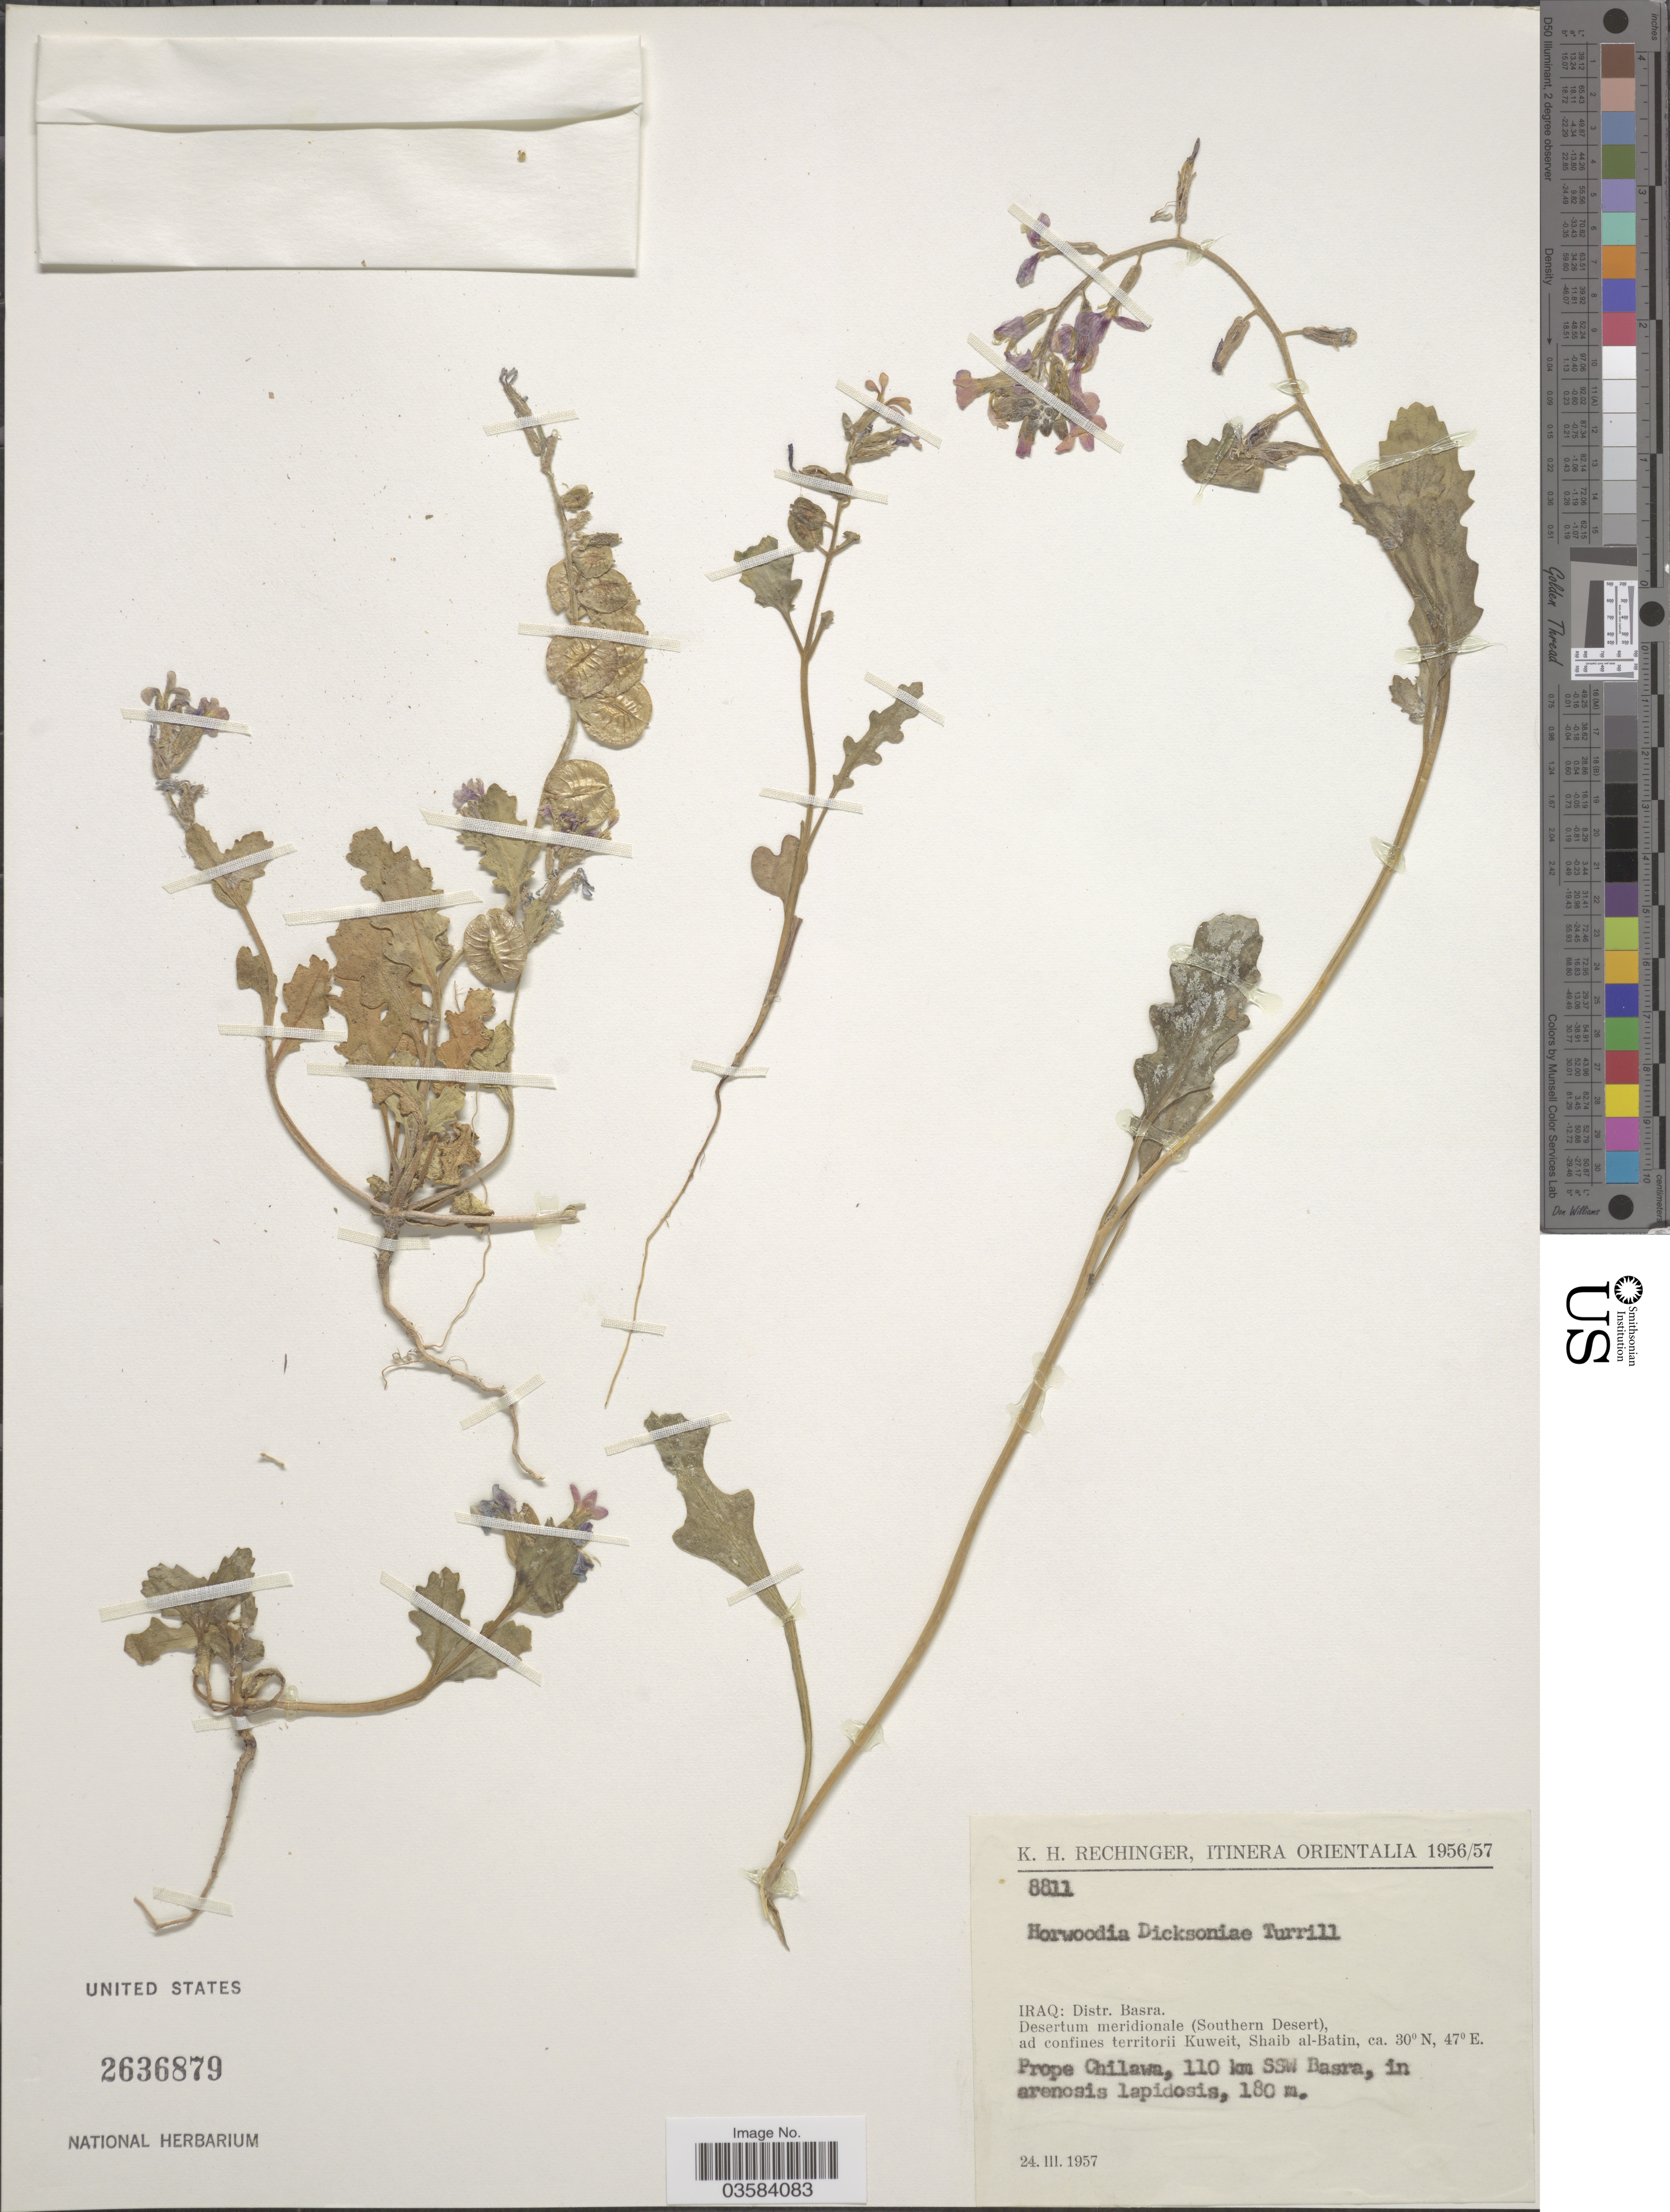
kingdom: Plantae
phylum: Tracheophyta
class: Magnoliopsida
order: Brassicales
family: Brassicaceae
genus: Horwoodia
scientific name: Horwoodia dicksoniae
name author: Turrill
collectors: K. H. Rechinger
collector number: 8811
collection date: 1957-03-24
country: Iraq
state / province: Al Basrah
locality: Itinera Orientalia. Distr. Basra. Desertum meridionale (Southern Desert), ad confines territorii Kuweit, Shaib al-Batin. Prope Chilawa, 110 km SSW Basra.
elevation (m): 180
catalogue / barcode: US 2636879